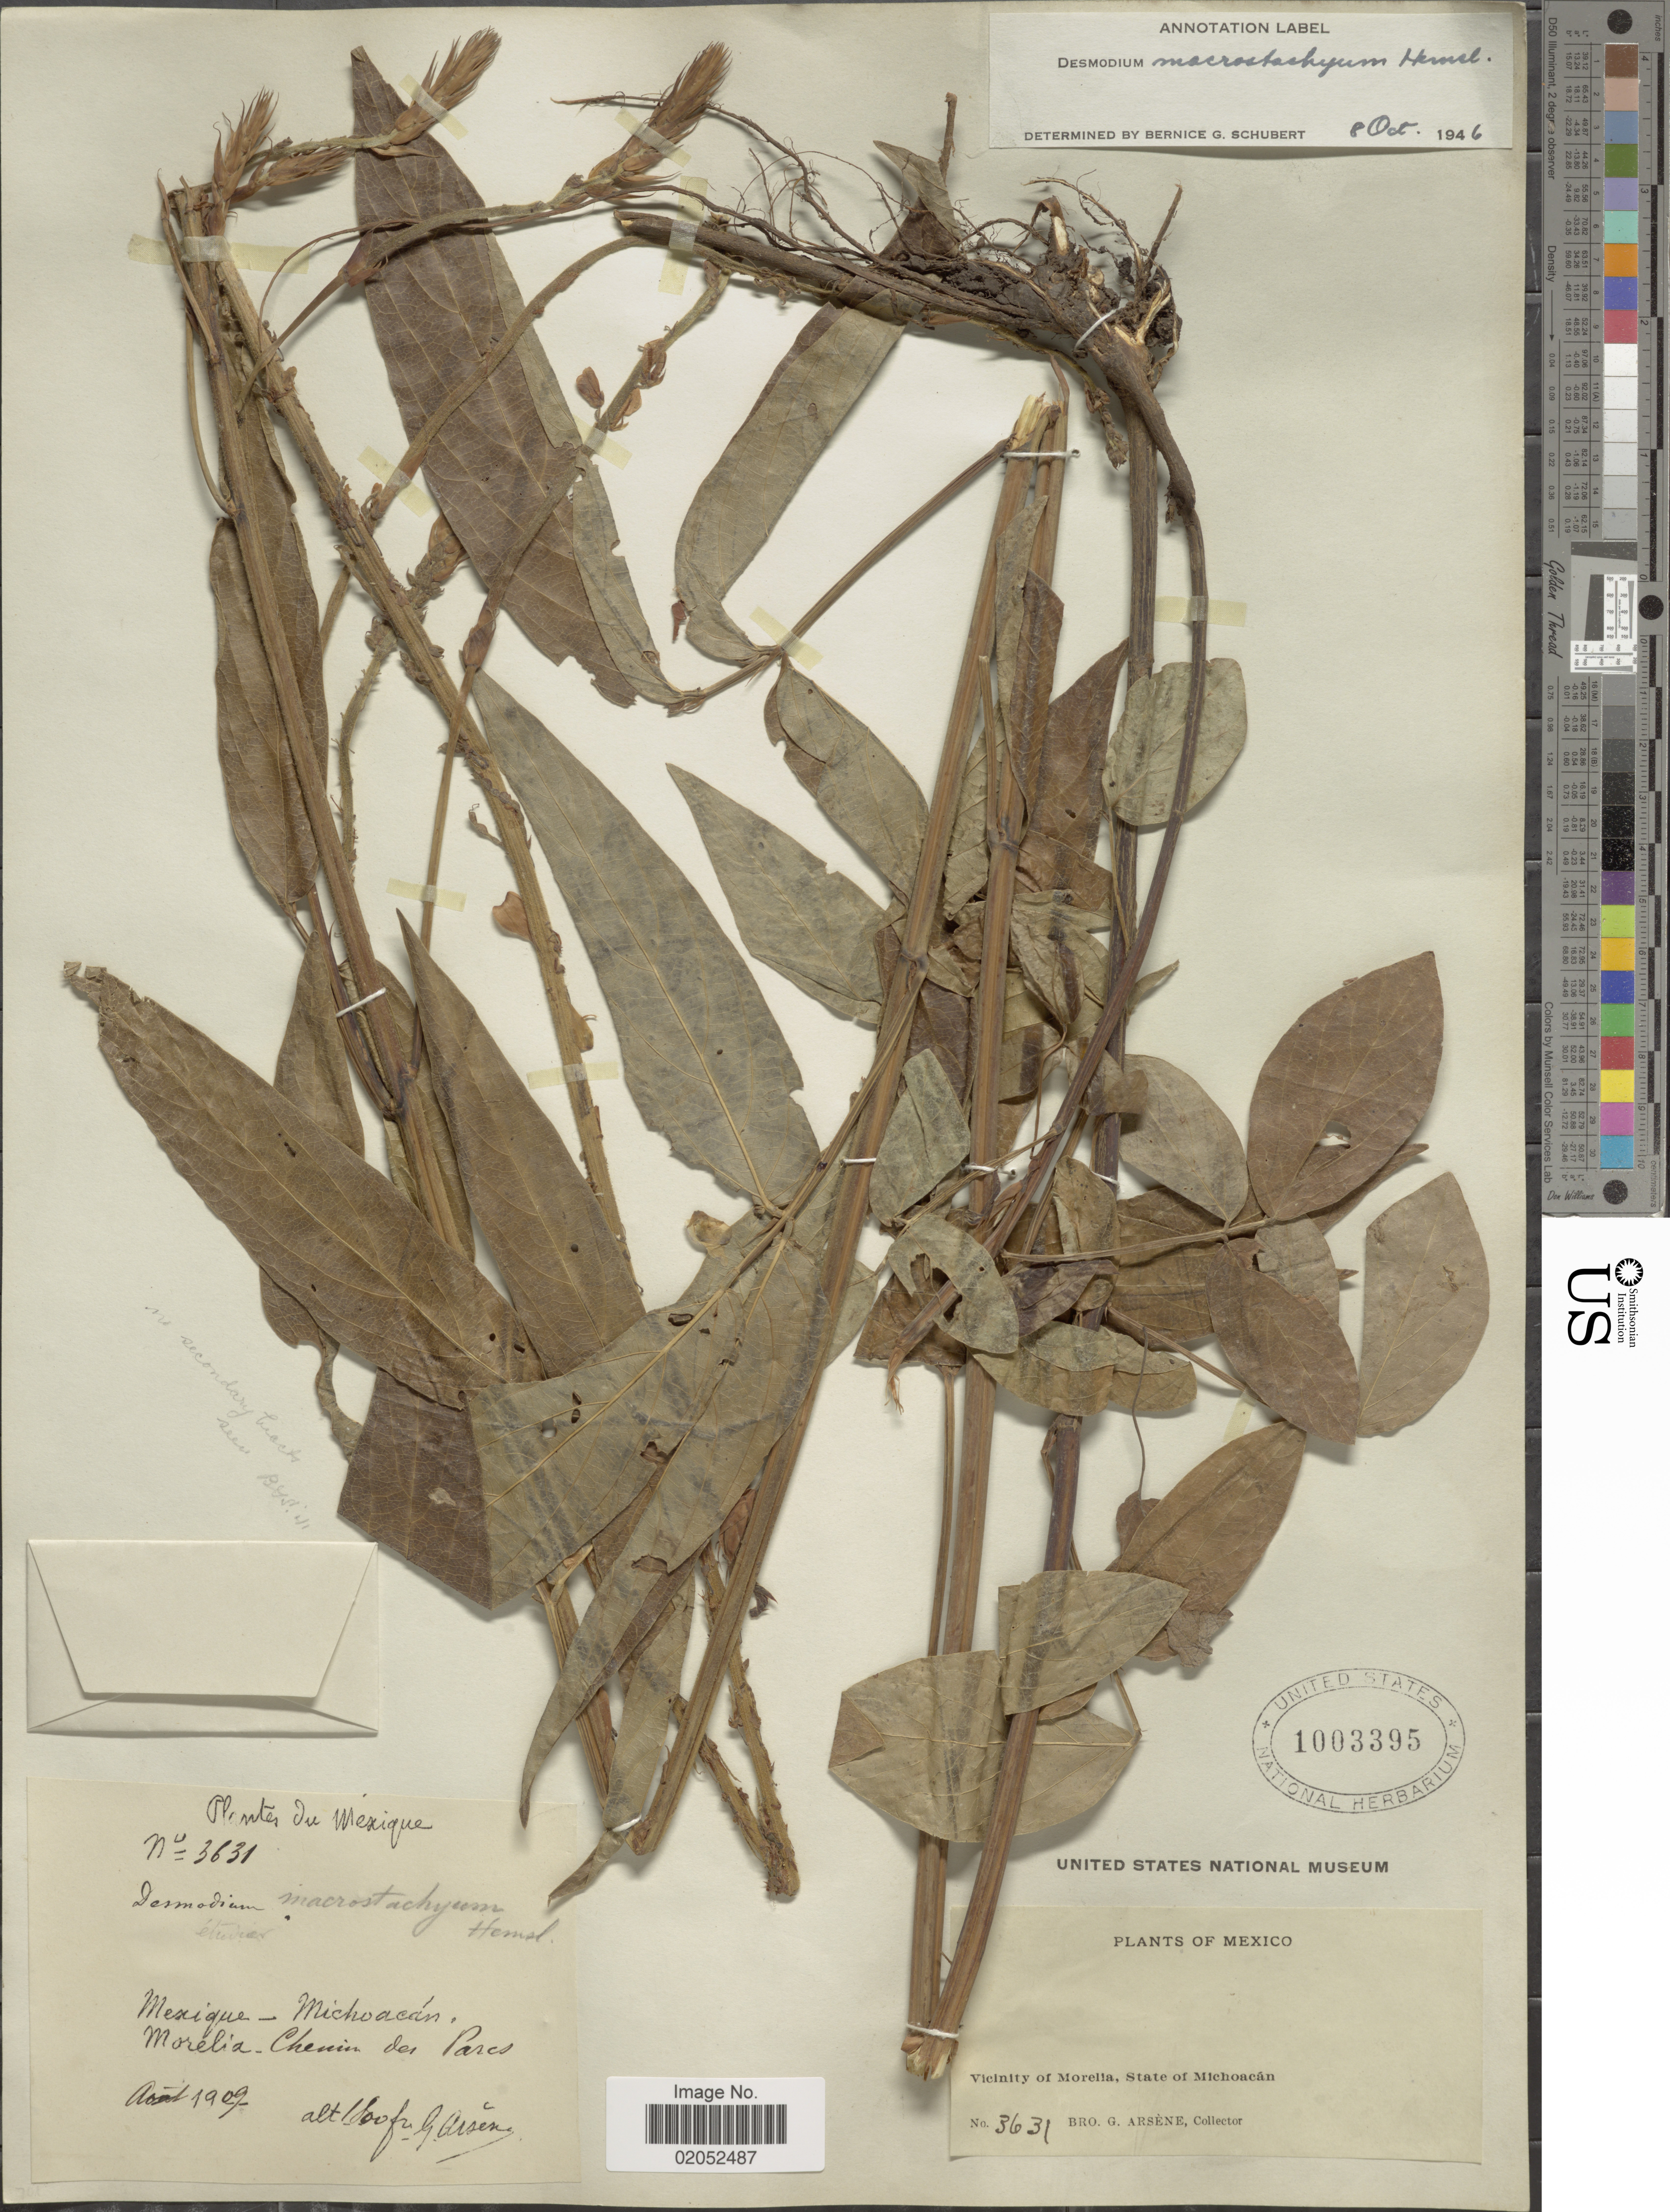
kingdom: Plantae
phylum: Tracheophyta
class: Magnoliopsida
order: Fabales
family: Fabaceae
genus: Desmodium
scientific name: Desmodium macrostachyum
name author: Hemsl.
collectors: Bro. G. Arsène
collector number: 3631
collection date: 1909-08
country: Mexico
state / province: Michoacán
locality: Vicinity of Morelia, State of Michoacan. Mexique. Chemin des Pares.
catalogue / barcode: US 1003395